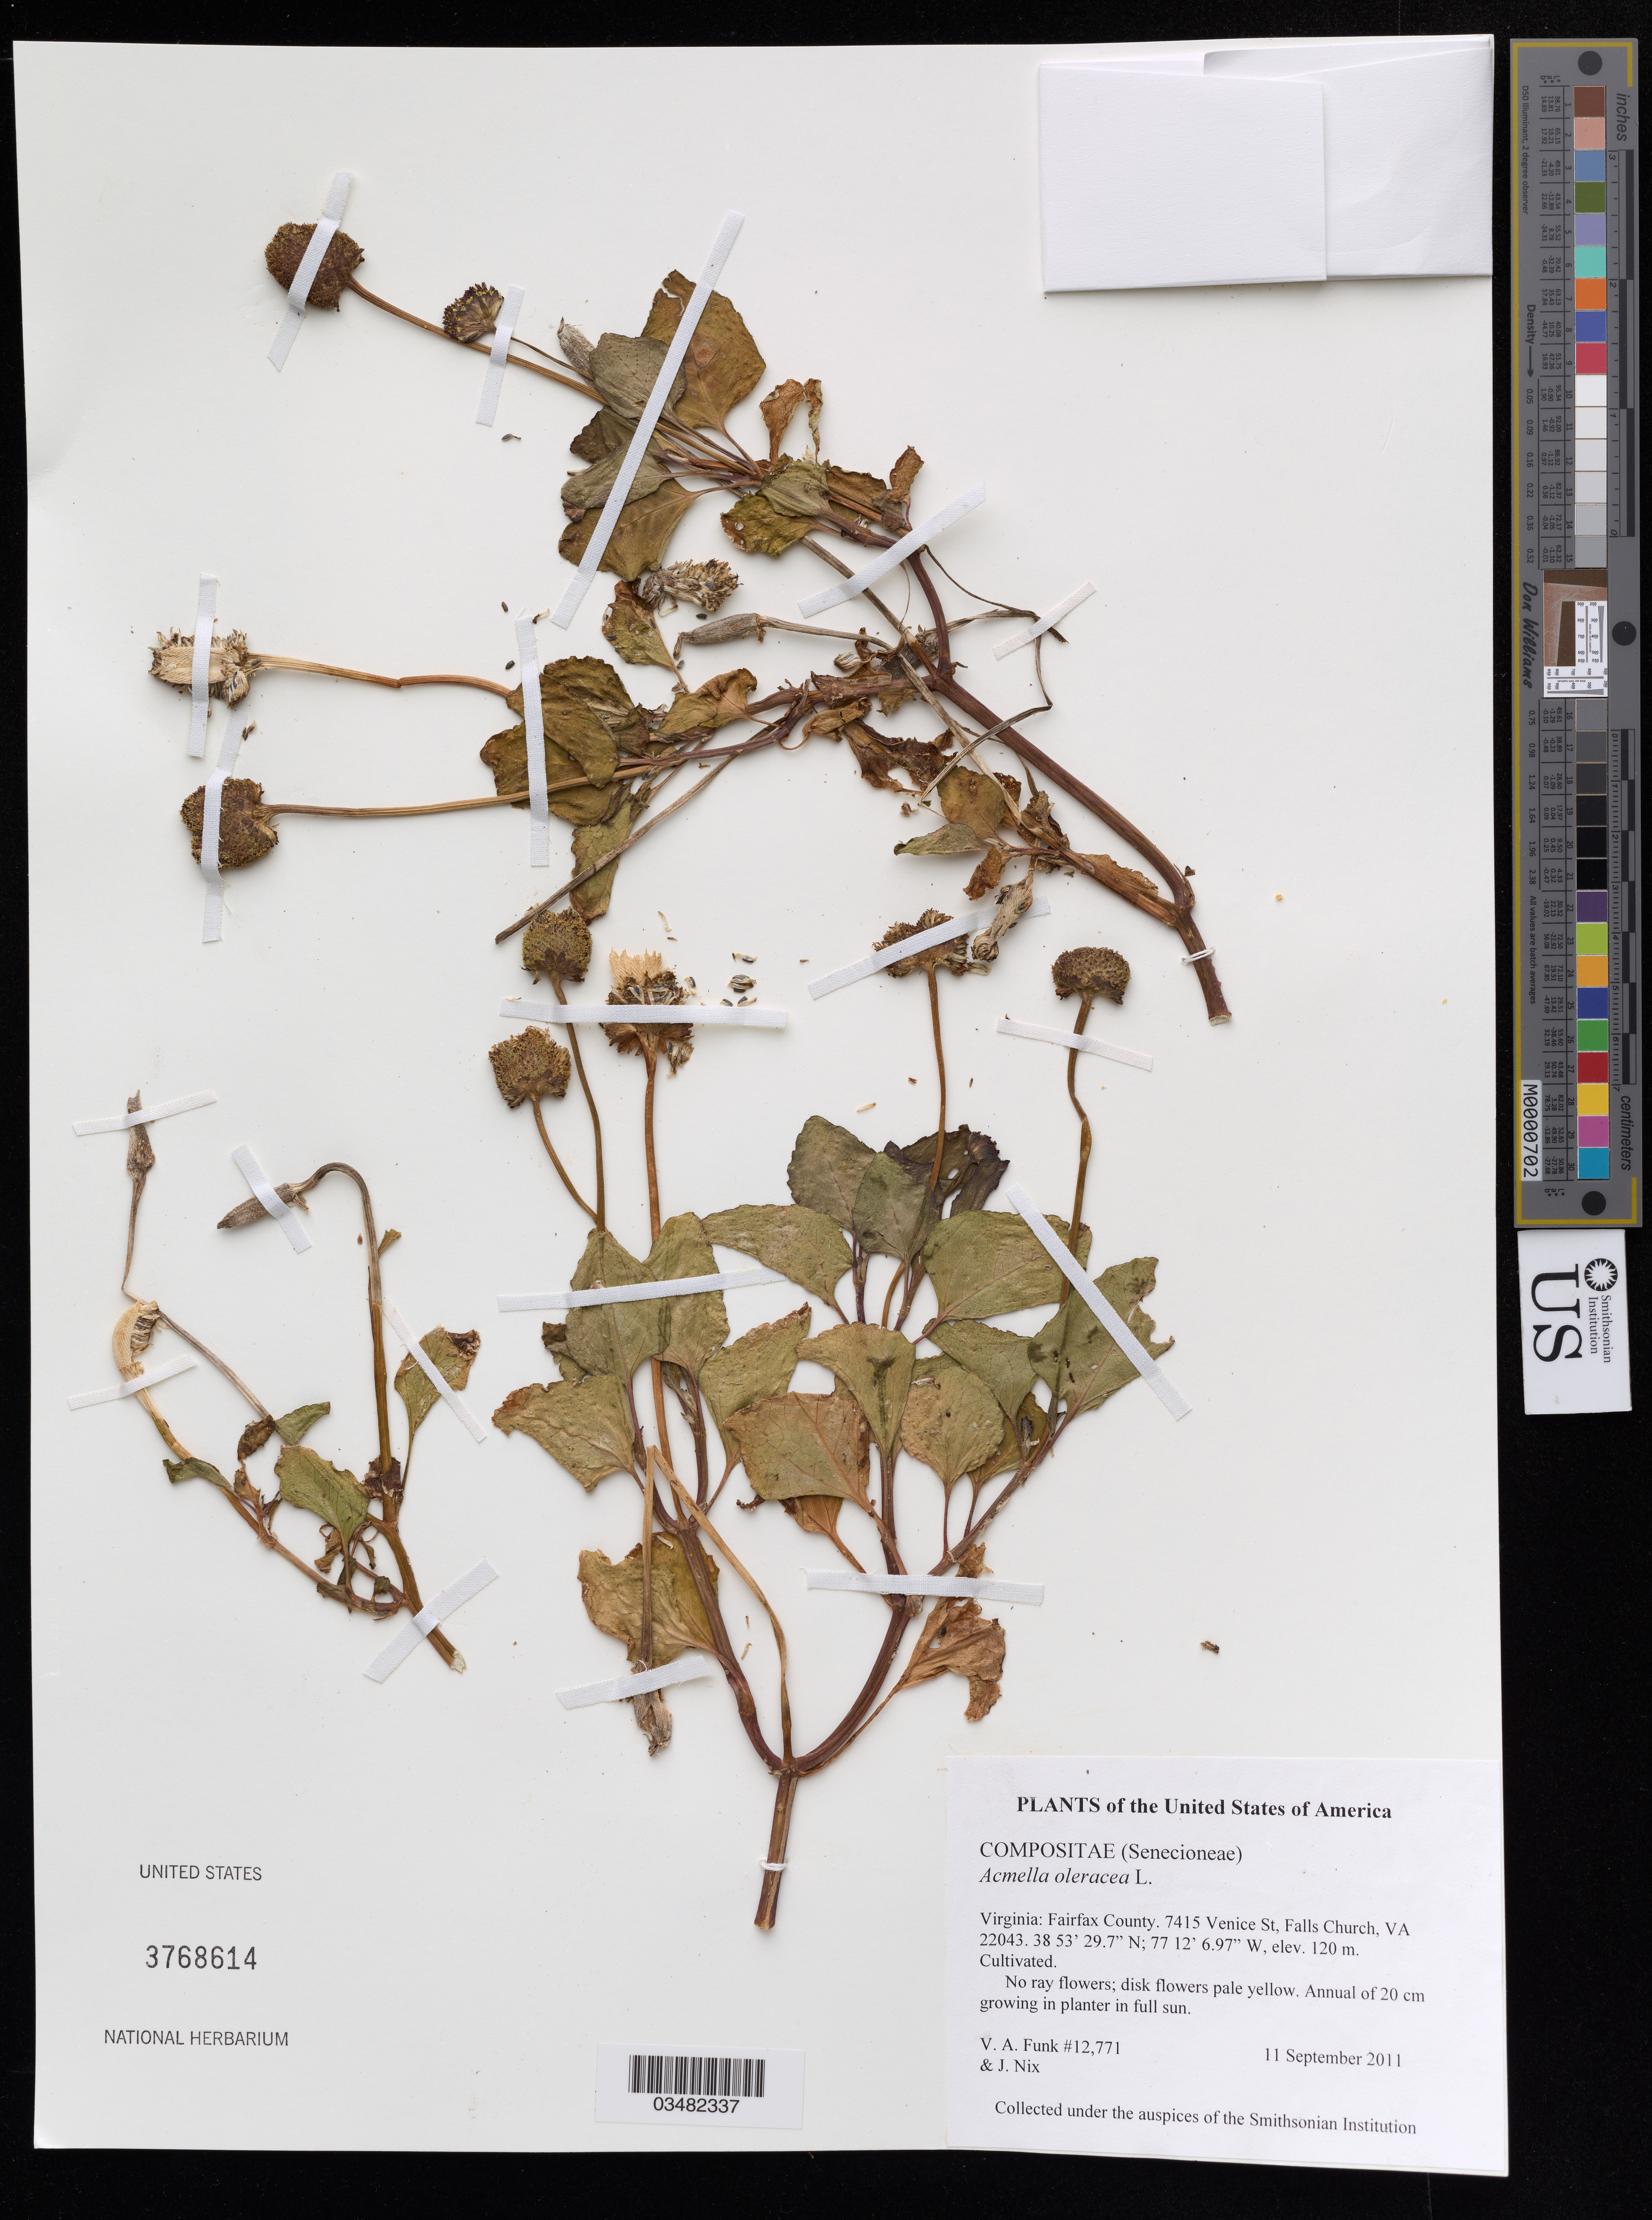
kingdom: Plantae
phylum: Tracheophyta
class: Magnoliopsida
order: Asterales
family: Asteraceae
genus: Acmella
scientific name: Acmella oleracea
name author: (L.) R.K. Jansen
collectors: V. Funk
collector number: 12771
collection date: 2011-09-11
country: United States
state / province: Virginia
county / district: Fairfax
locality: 7415 Venice St.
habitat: In full sun.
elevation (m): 80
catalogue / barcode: US 3768614